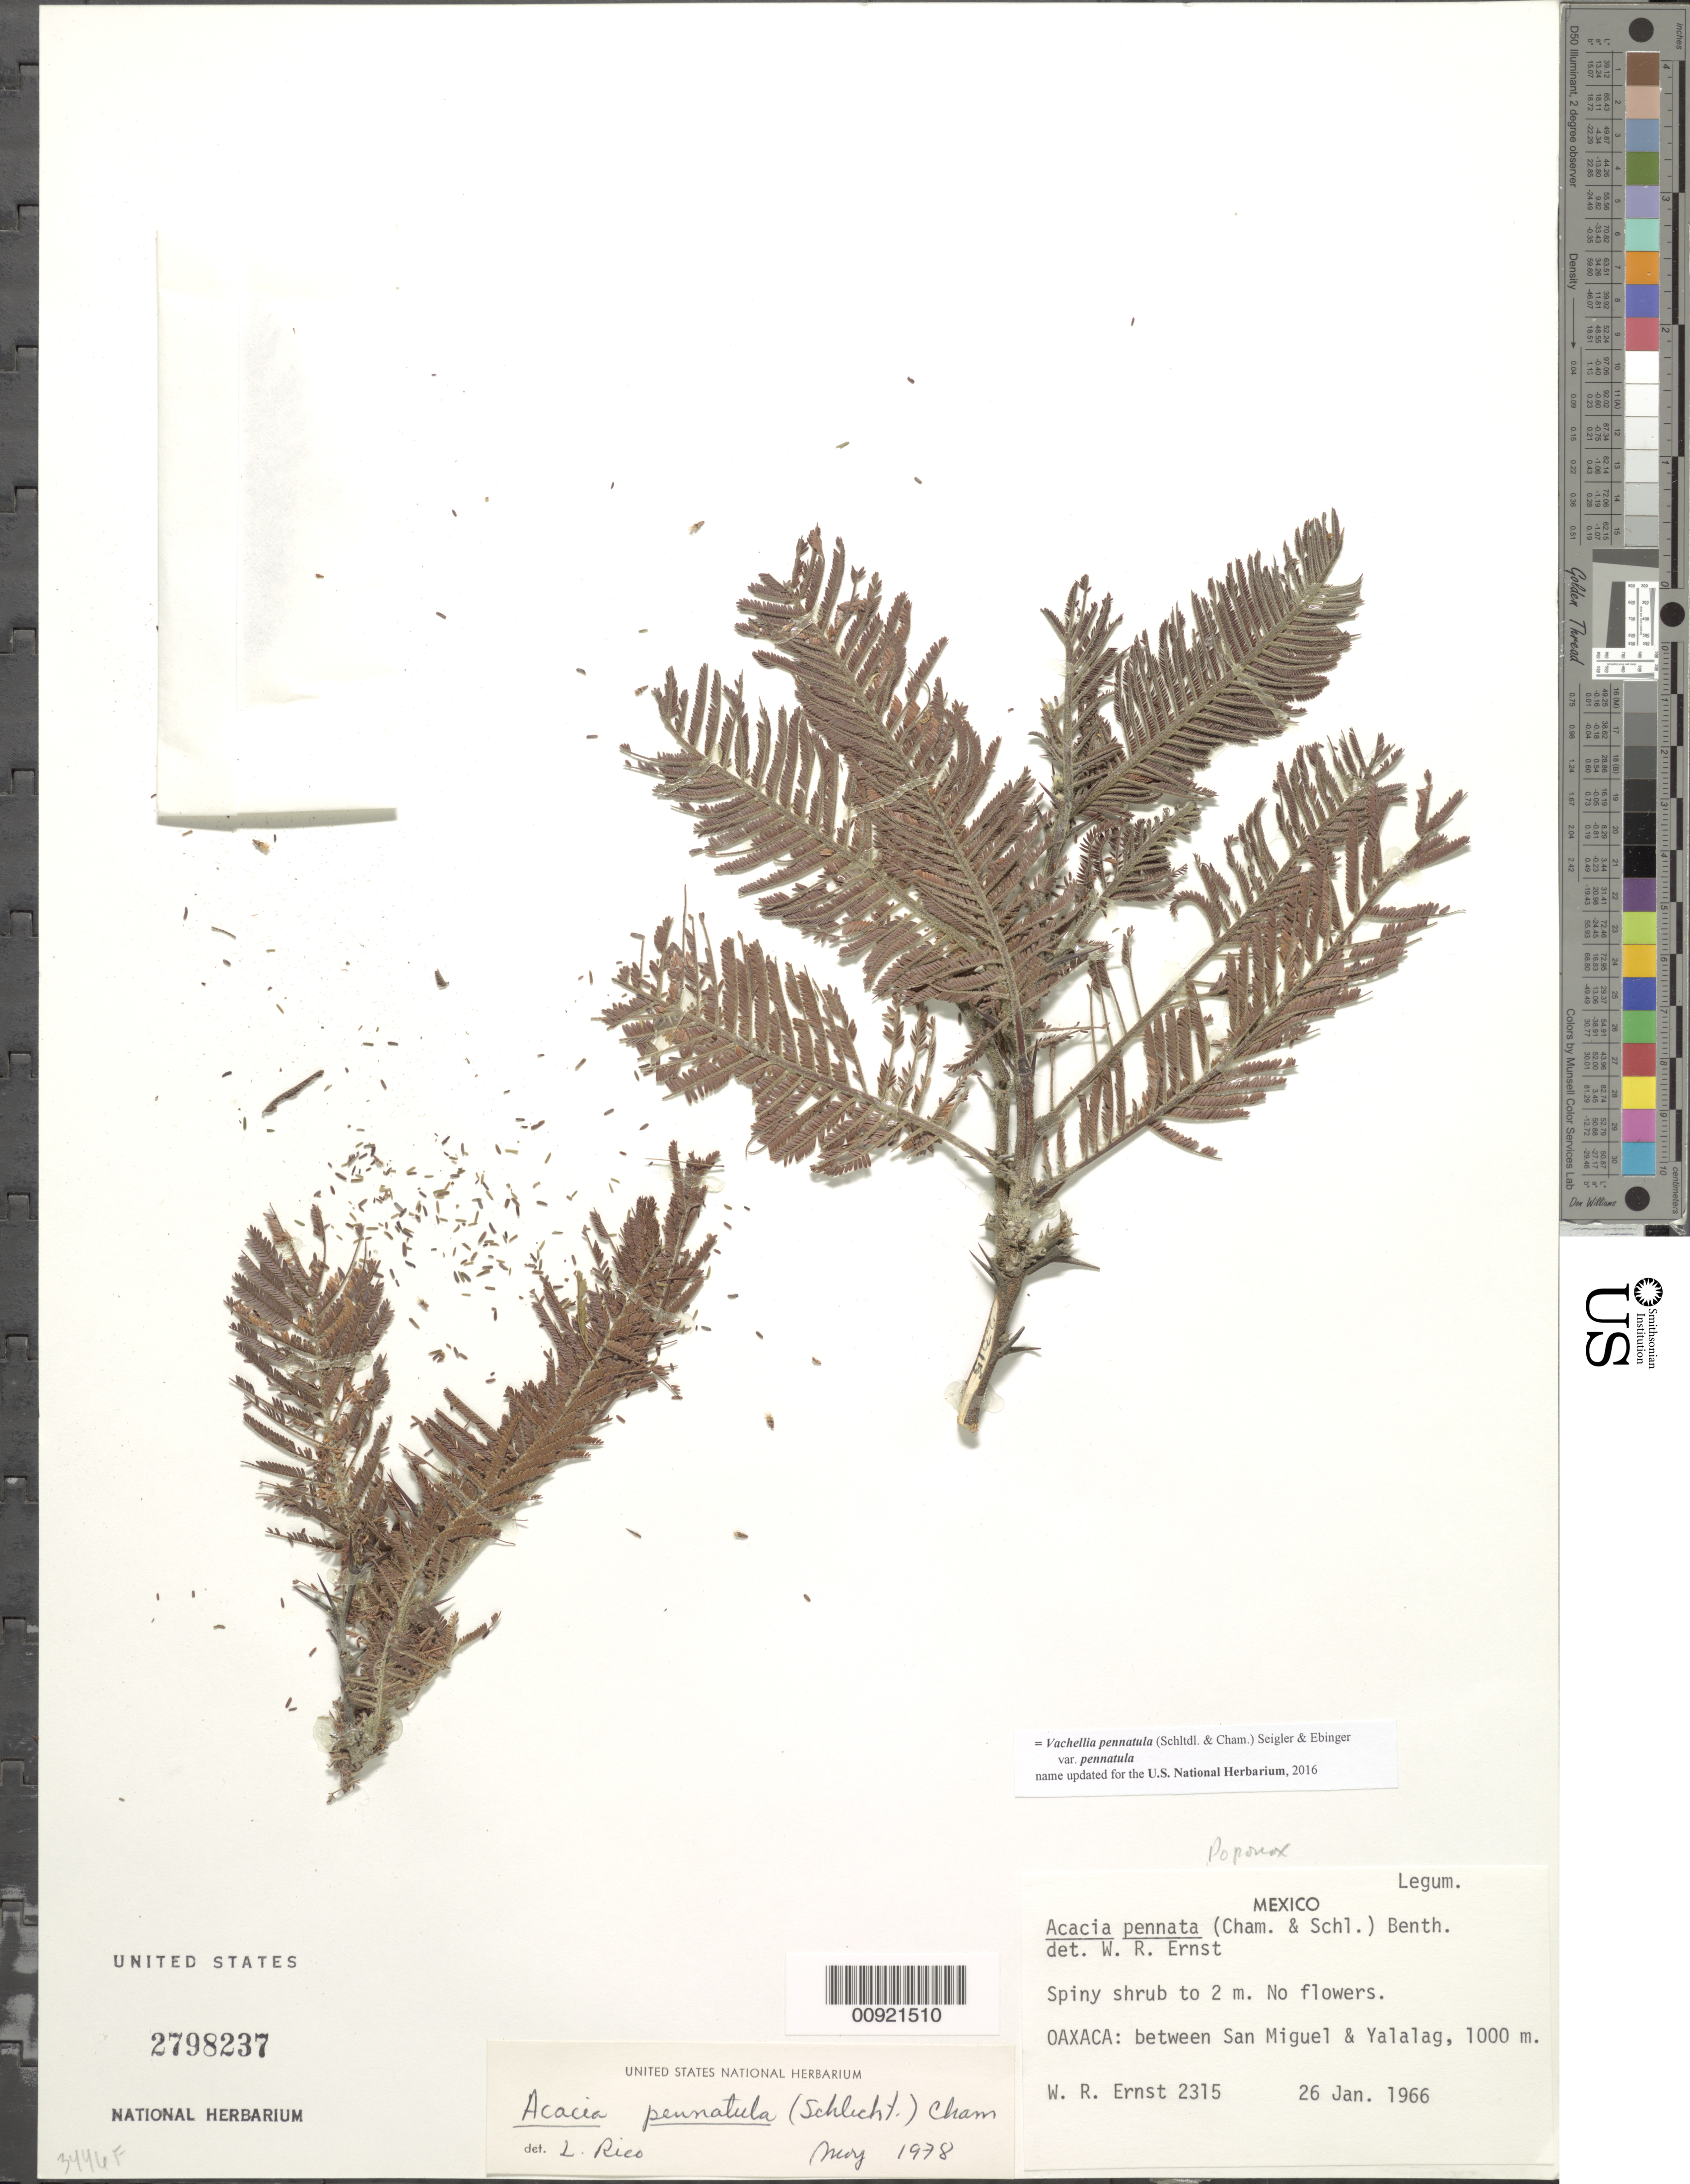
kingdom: Plantae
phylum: Tracheophyta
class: Magnoliopsida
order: Fabales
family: Fabaceae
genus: Vachellia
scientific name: Vachellia pennatula var. pennatula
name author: (Schltdl. & Cham.) Seigler & Ebinger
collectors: W. R. Ernst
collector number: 2315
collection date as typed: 26 Jan 1966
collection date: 1966-01-26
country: Mexico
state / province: Oaxaca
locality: Oaxaca: between San Miguel & Yalalag.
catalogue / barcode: US 2798237